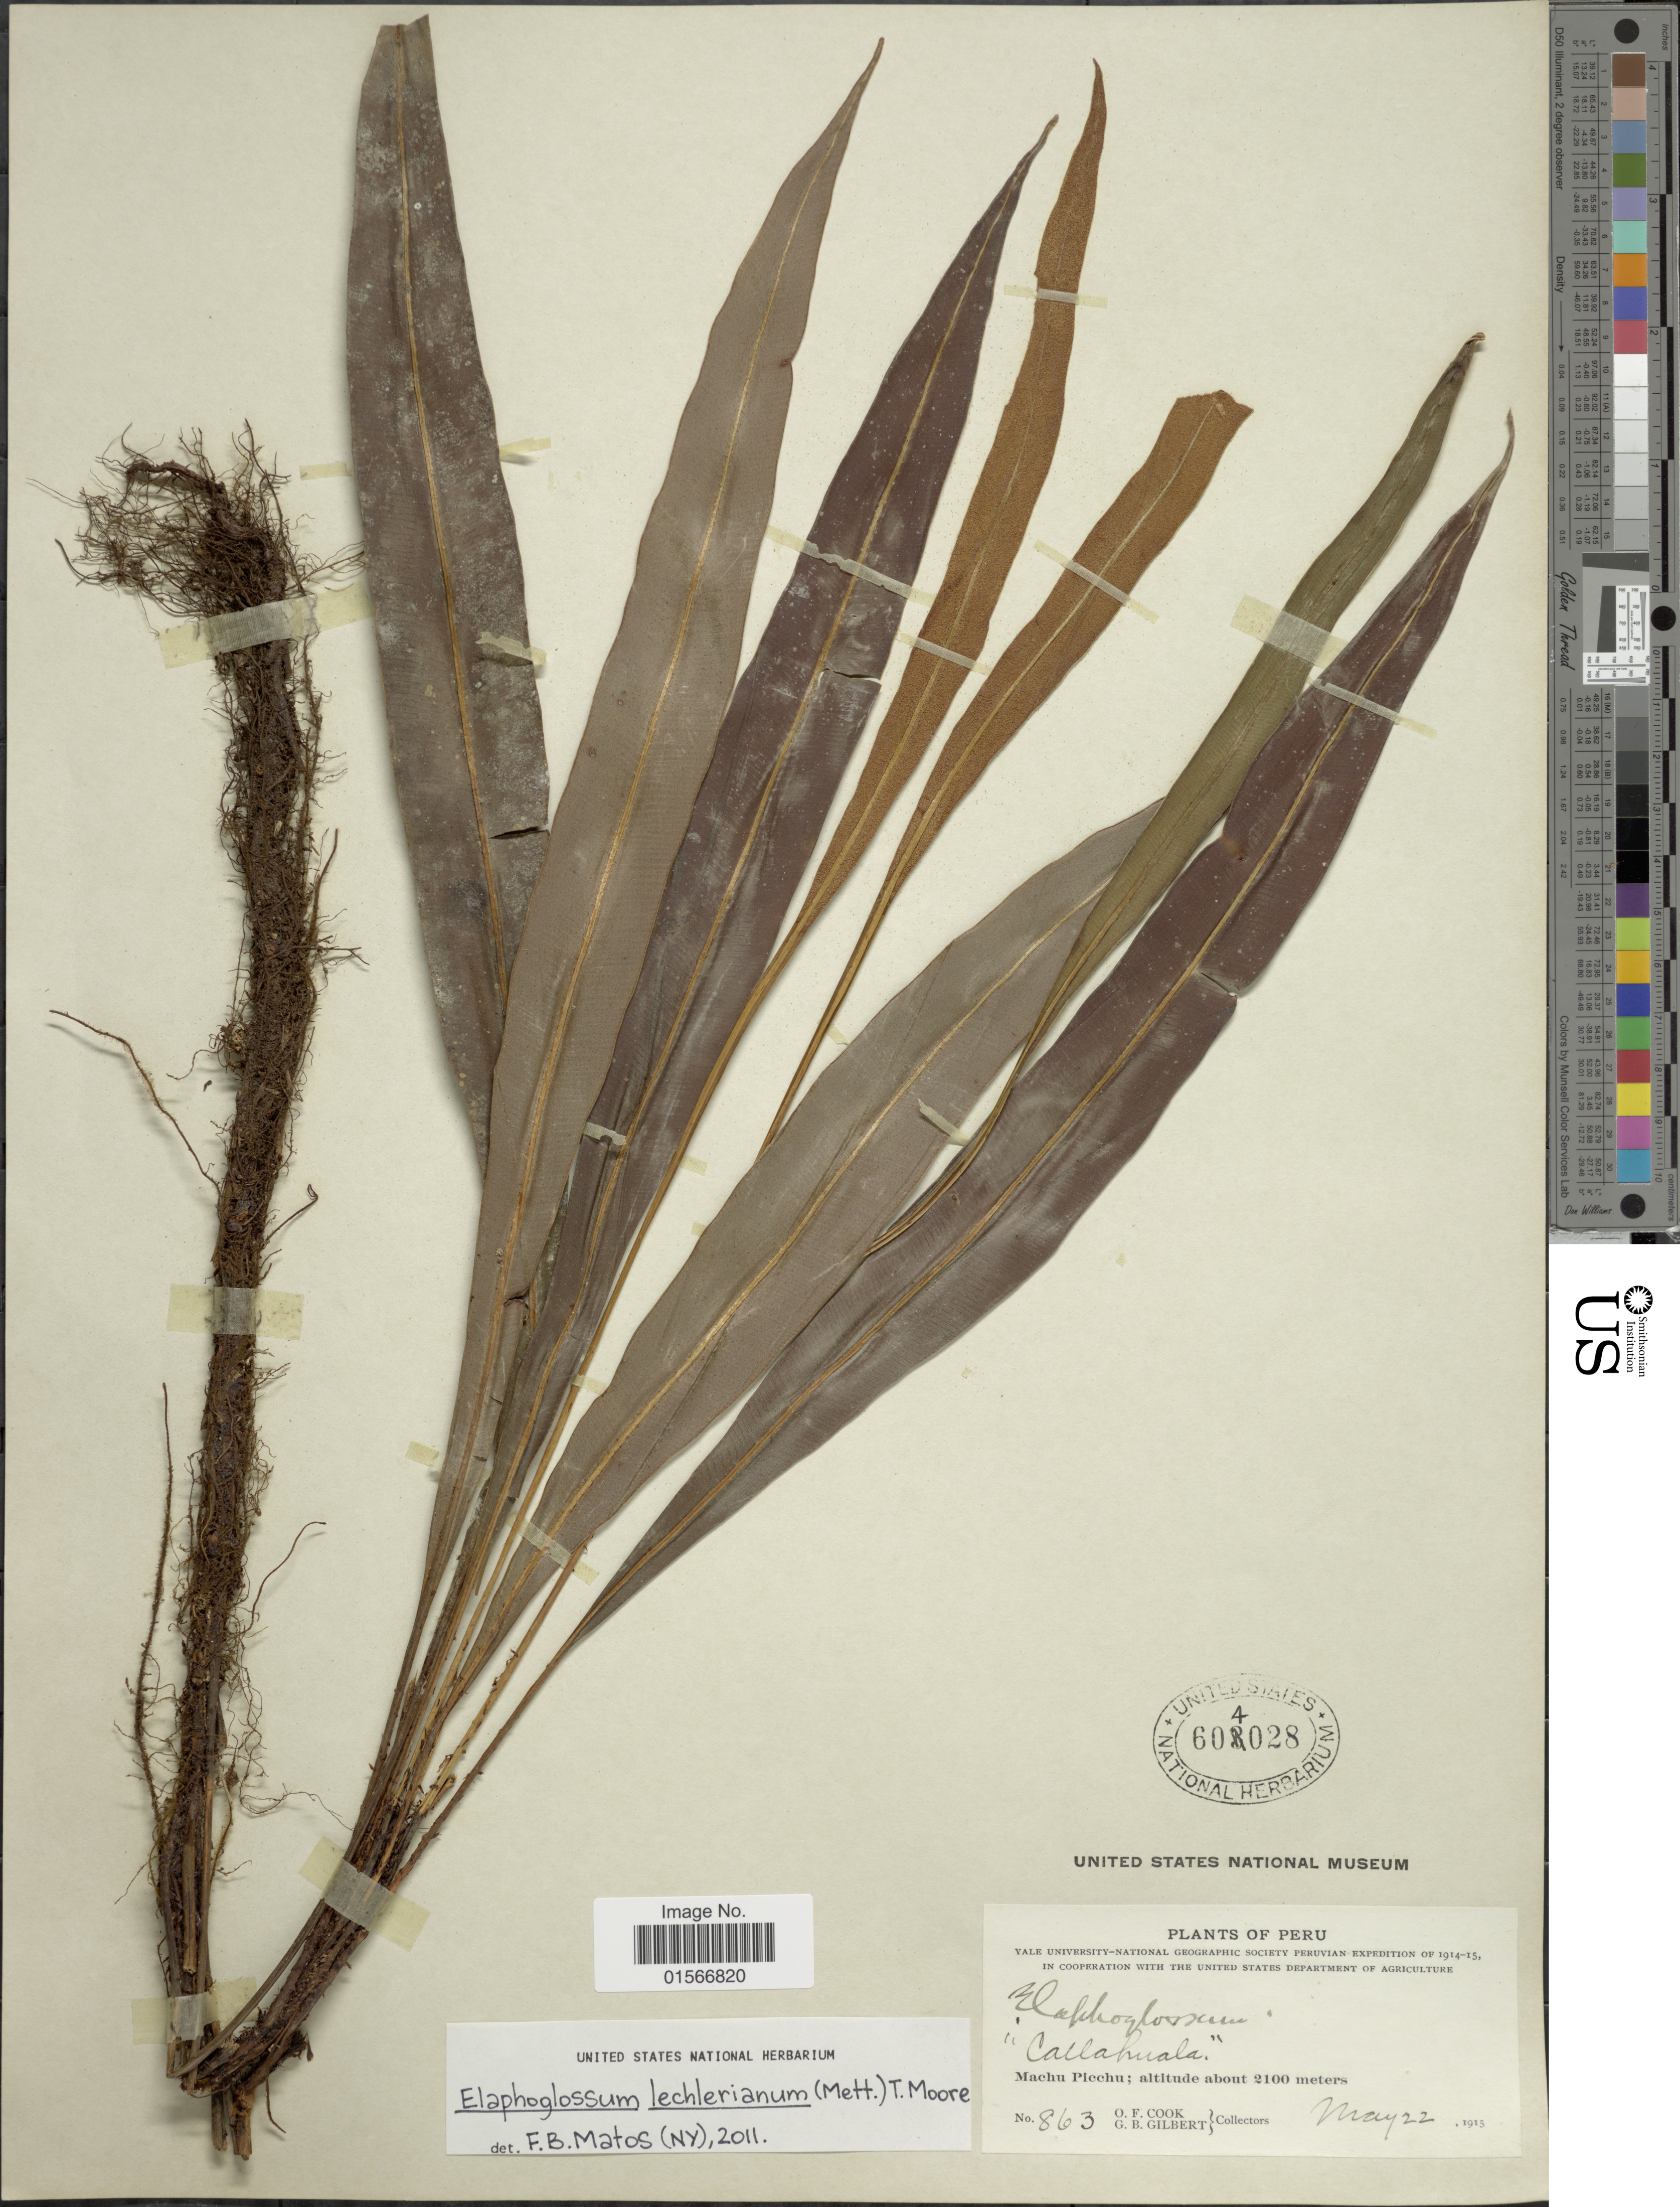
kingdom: Plantae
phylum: Tracheophyta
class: Polypodiopsida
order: Polypodiales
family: Dryopteridaceae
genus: Elaphoglossum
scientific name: Elaphoglossum lechlerianum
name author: (Mett.) T. Moore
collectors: O. F. Cook & G. B. Gilbert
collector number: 863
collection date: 1915-05-22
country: Peru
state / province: Cusco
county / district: Urubamba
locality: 'Callahuala', Machu Picchu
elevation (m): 2100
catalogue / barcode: US 604028